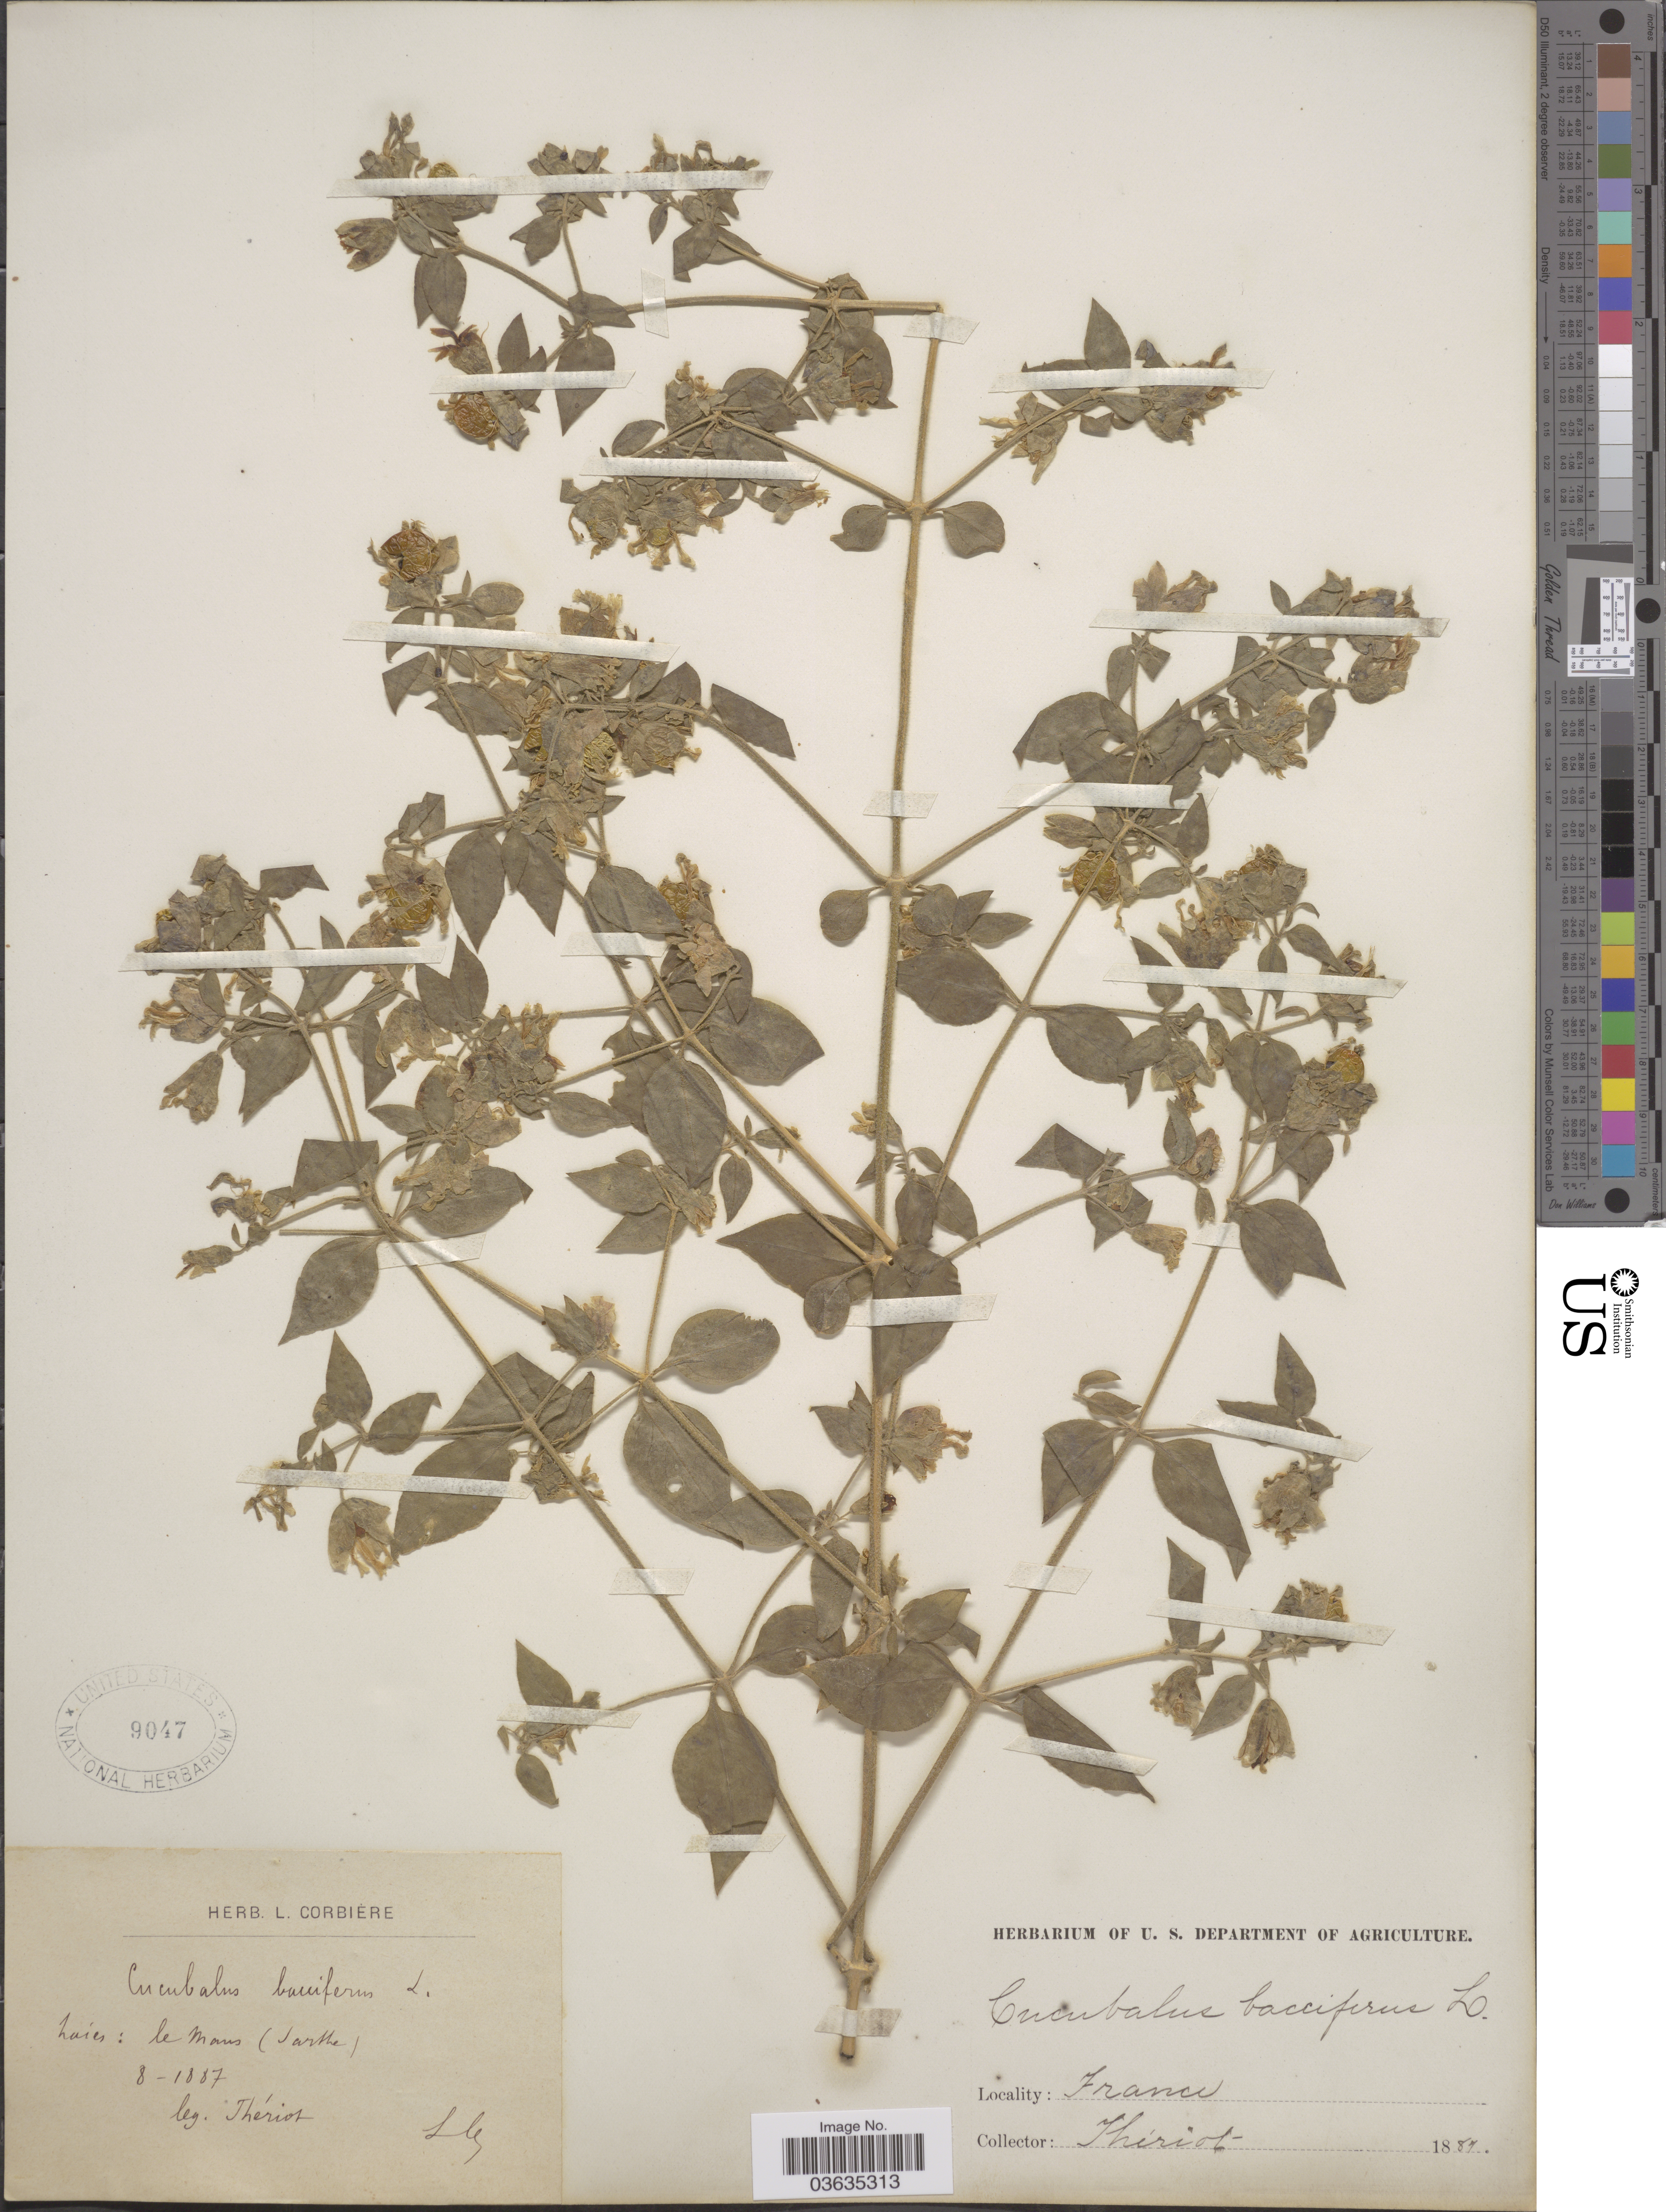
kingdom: Plantae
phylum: Tracheophyta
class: Magnoliopsida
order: Caryophyllales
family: Caryophyllaceae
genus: Silene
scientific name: Silene baccifera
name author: (L.) Durande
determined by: U.S. National Herbarium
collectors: Thériot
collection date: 1887-08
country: France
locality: Haies: le Mans (Sarthe).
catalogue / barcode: US 9047